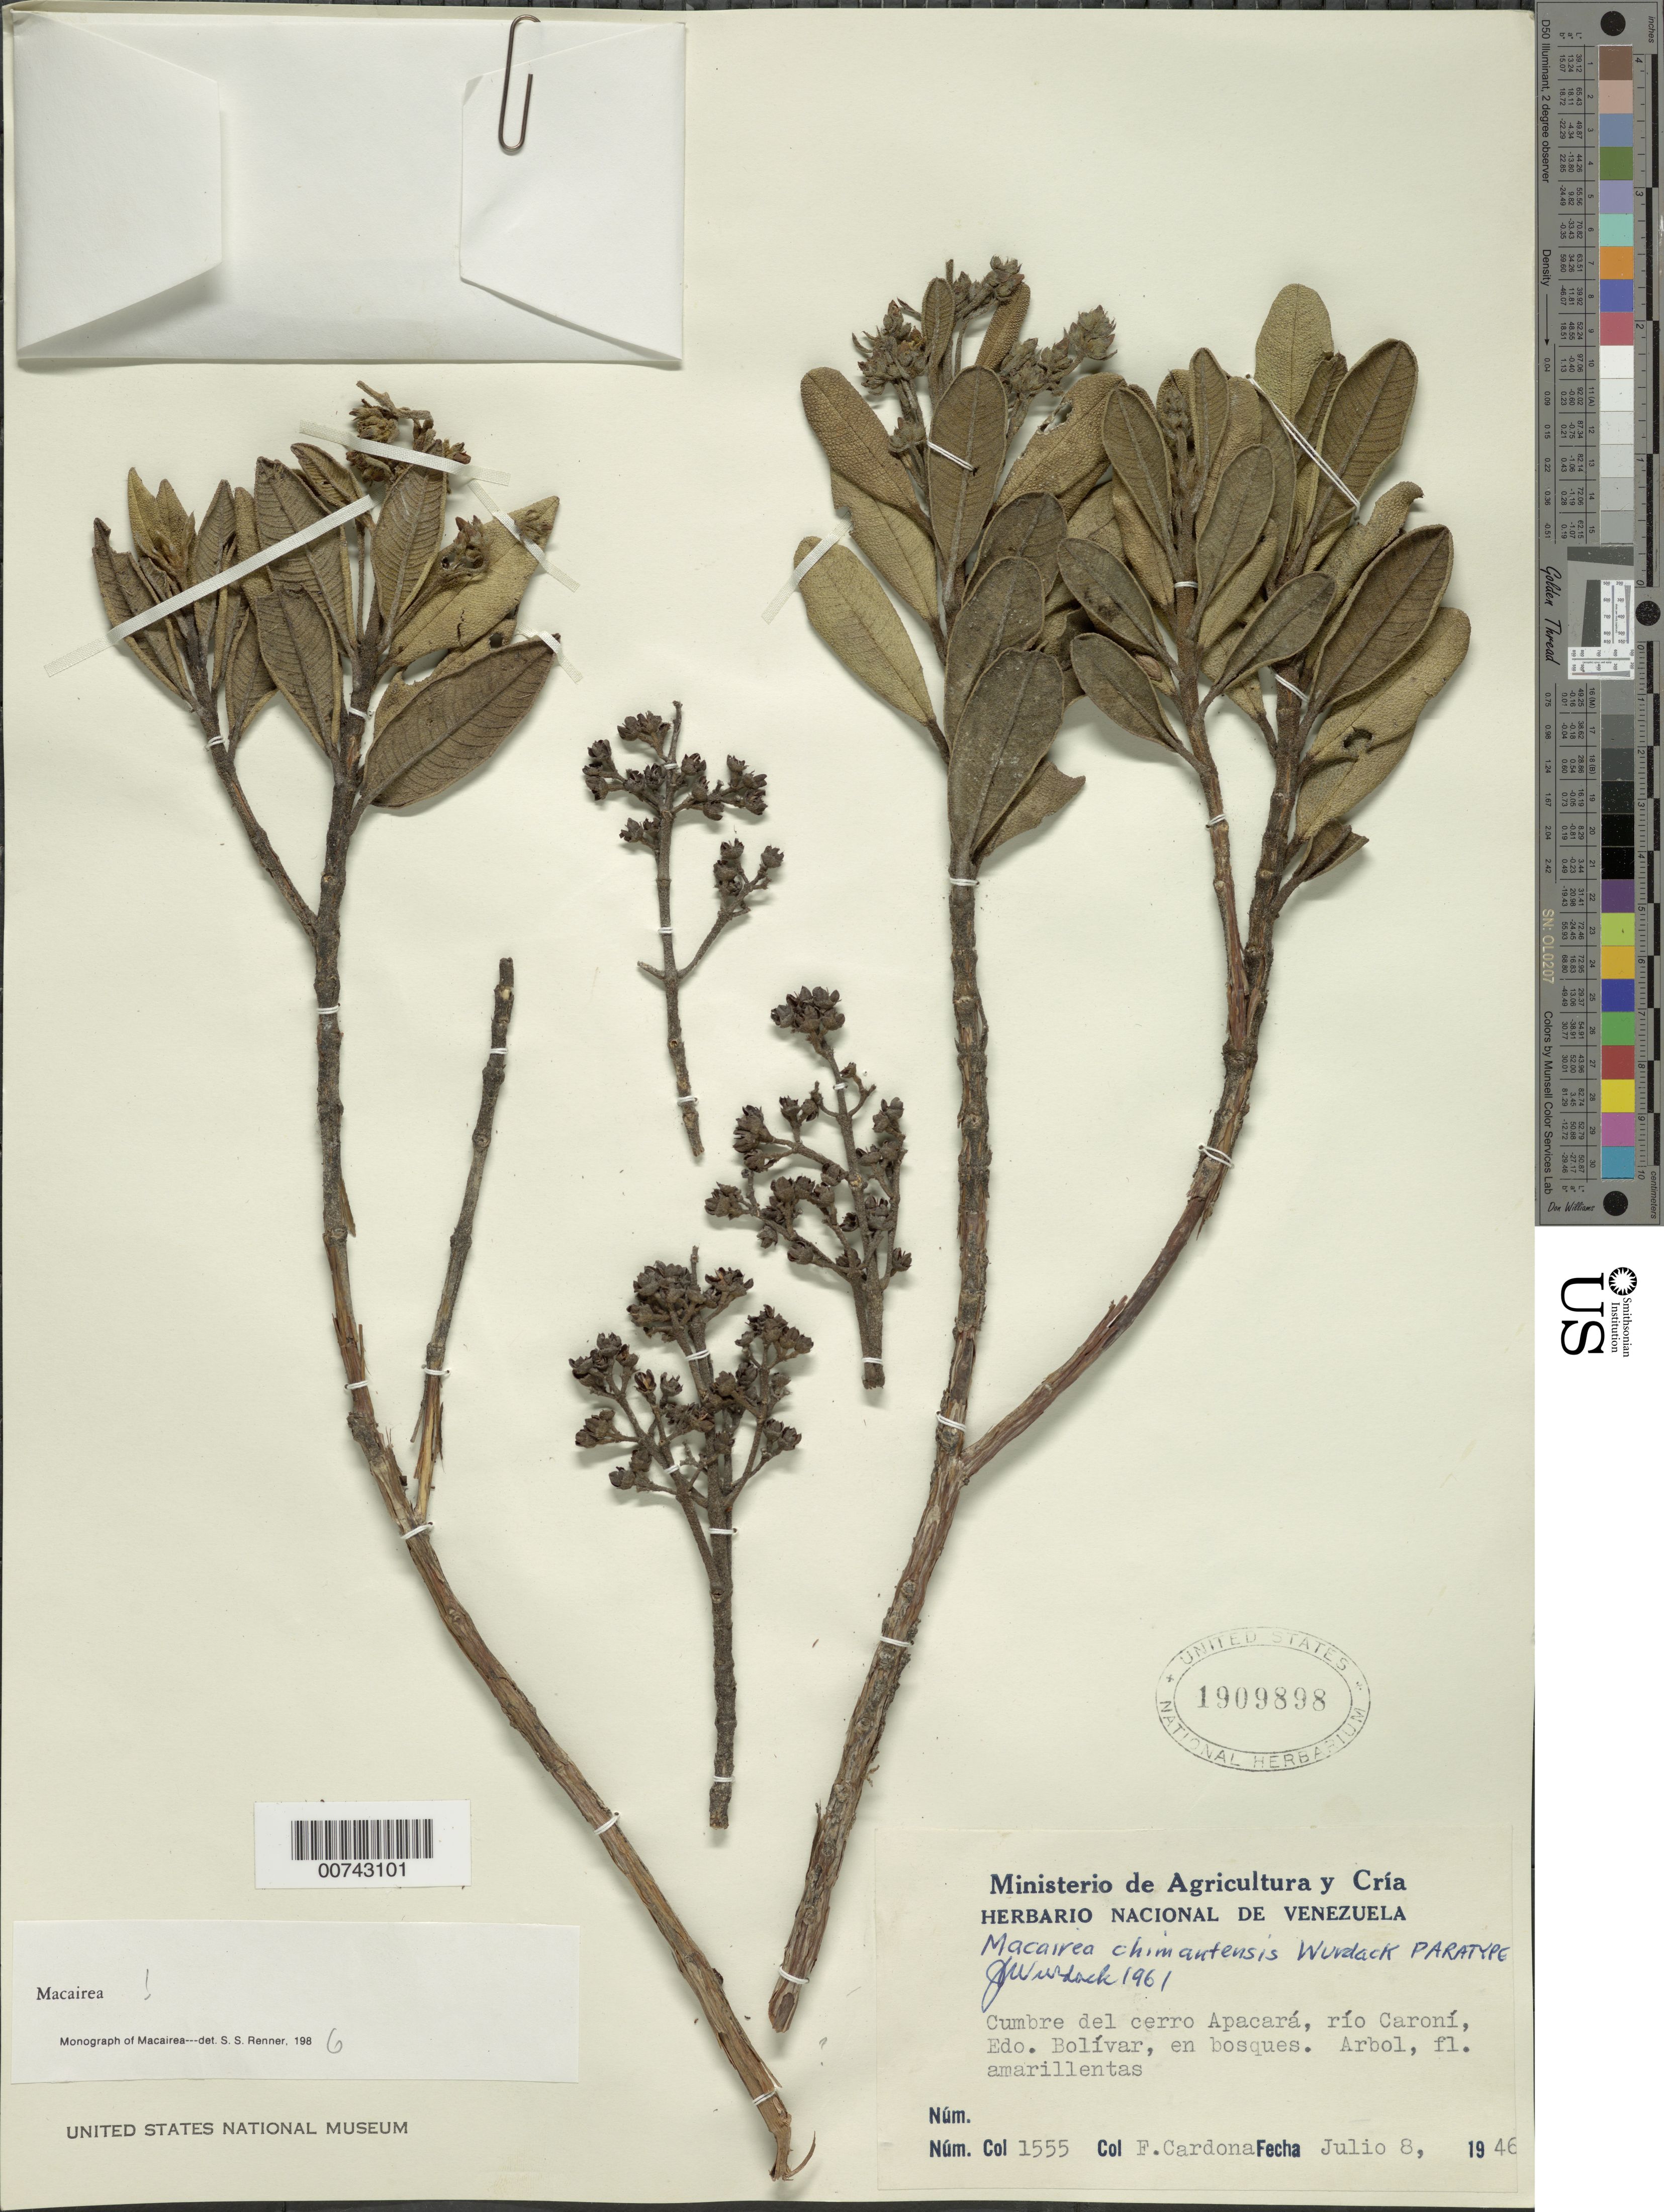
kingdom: Plantae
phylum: Tracheophyta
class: Magnoliopsida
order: Myrtales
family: Melastomataceae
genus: Macairea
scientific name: Macairea chimantensis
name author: Wurdack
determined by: Wurdack, John J., (US), US (UNITED STATES)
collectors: F. Cardona Puig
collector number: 1555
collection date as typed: Jul-46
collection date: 1946-07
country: Venezuela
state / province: Bolívar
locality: Río Caroní, Cerro Apacará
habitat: Forest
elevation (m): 2100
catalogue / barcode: US 1909898